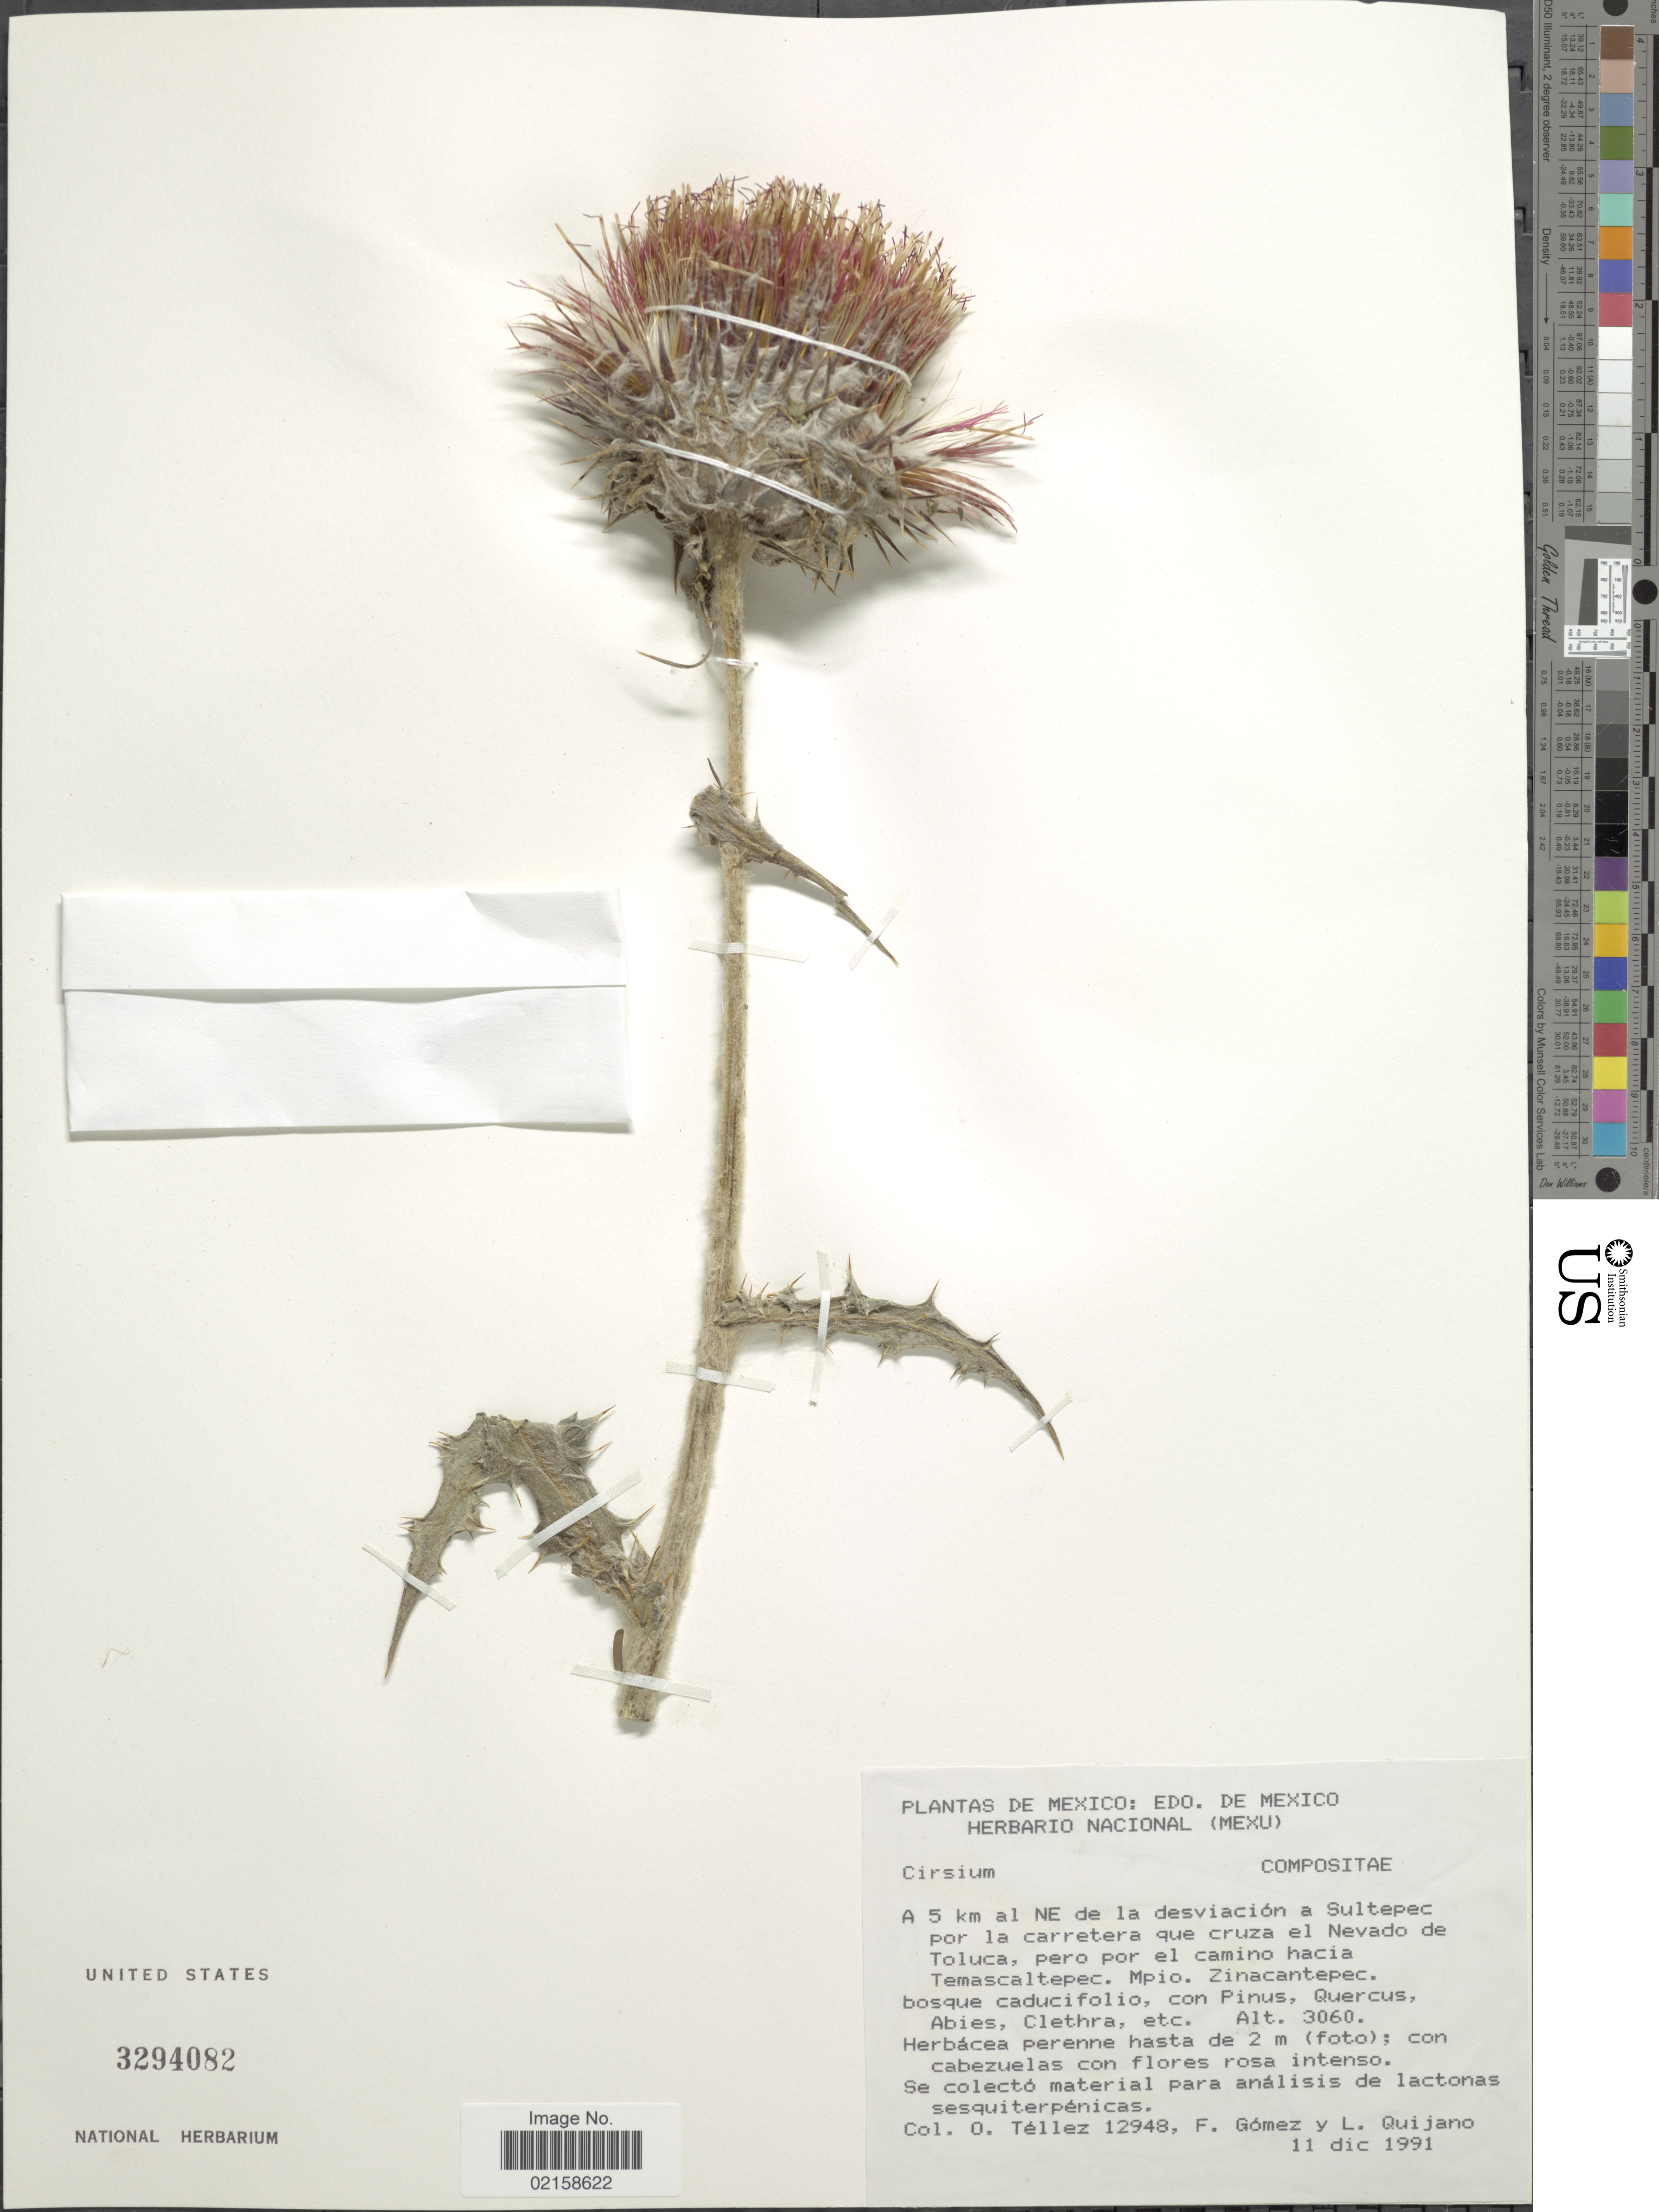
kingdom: Plantae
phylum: Tracheophyta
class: Magnoliopsida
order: Asterales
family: Asteraceae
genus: Cirsium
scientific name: Cirsium subcoriaceum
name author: (Less.) Sch. Bip.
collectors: O. Tellez, F. Gómez & L. Quijano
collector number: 12948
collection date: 1991-12-11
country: Mexico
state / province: México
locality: A 5 km al NE de la desviacion a Sultepec por la carretera que cruza el Nevado de Toluca, pero por el camino hacia Temascaltepec, Mpio. Zinantepec.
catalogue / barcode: US 3294082